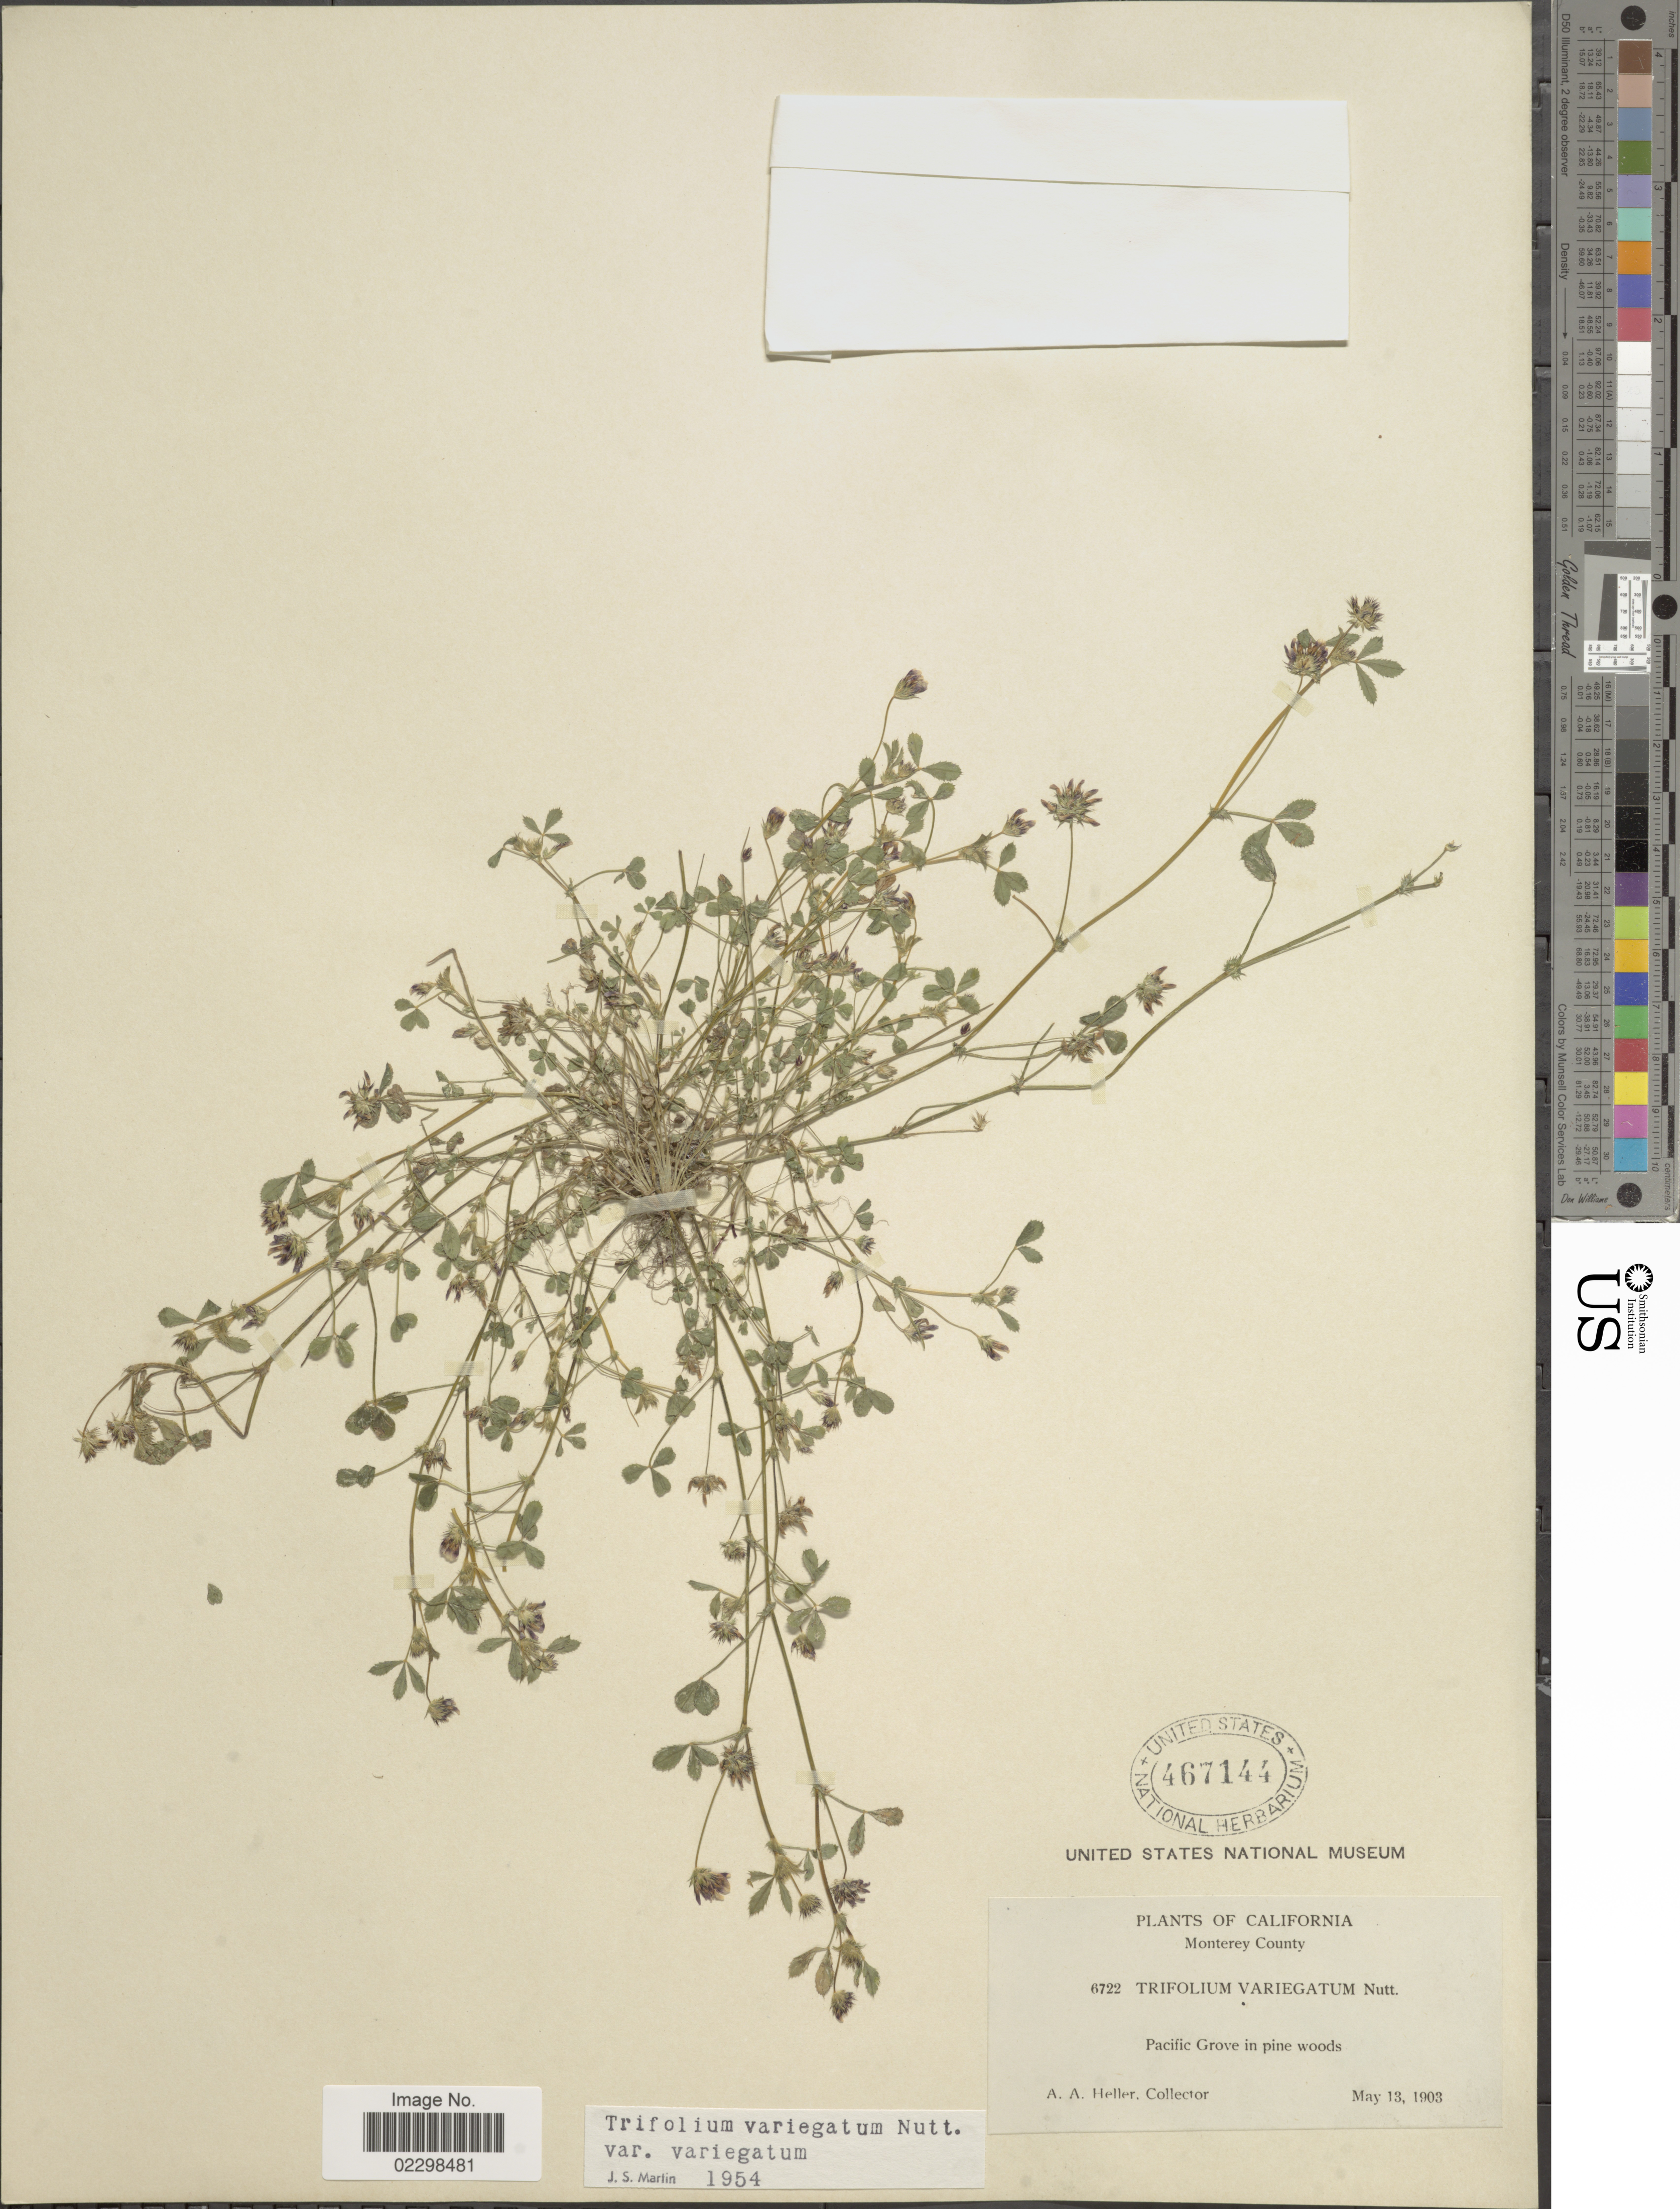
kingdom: Plantae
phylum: Tracheophyta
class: Magnoliopsida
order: Fabales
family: Fabaceae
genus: Trifolium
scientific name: Trifolium variegatum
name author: Nutt.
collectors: A. A. Heller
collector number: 6722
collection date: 1903-05-13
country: United States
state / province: California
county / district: Monterey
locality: Monterey County, Pacific Grove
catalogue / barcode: US 467144